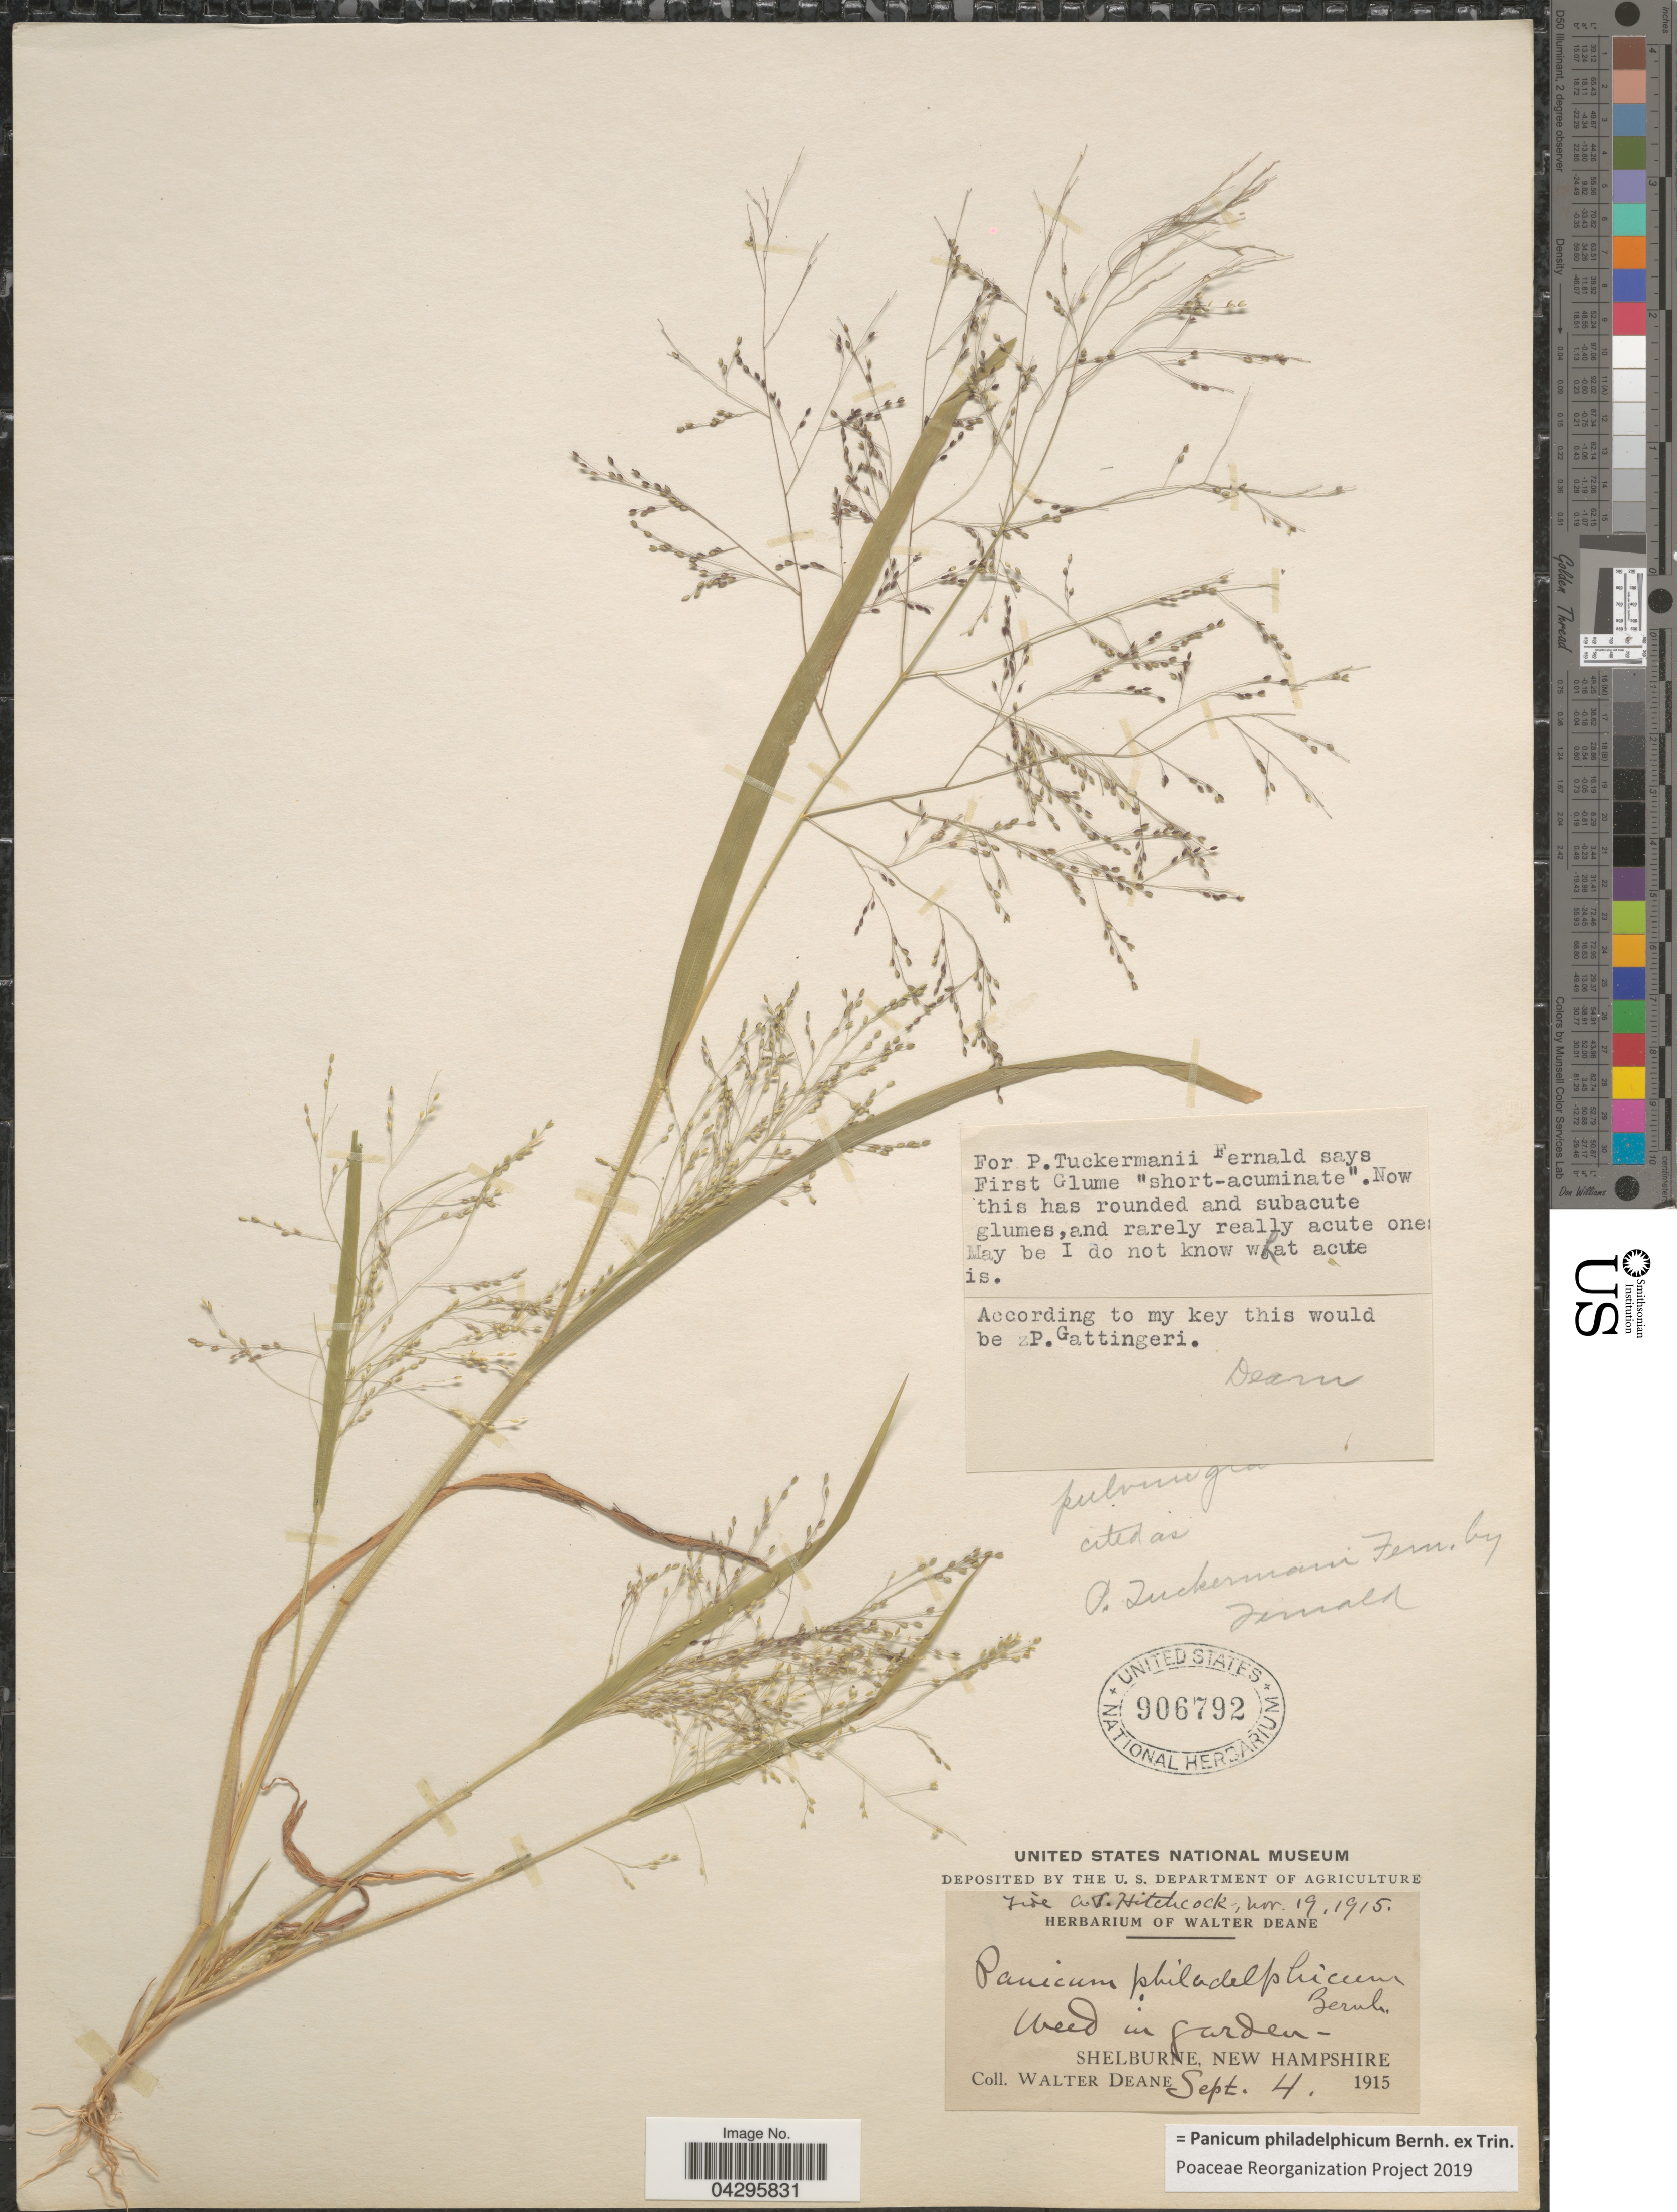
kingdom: Plantae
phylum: Tracheophyta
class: Liliopsida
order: Poales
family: Poaceae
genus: Panicum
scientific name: Panicum philadelphicum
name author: Bernh. ex Trin.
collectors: W. Deane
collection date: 1915-09-04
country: United States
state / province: New Hampshire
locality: Weed in garden. Shelburne.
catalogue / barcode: US 906792